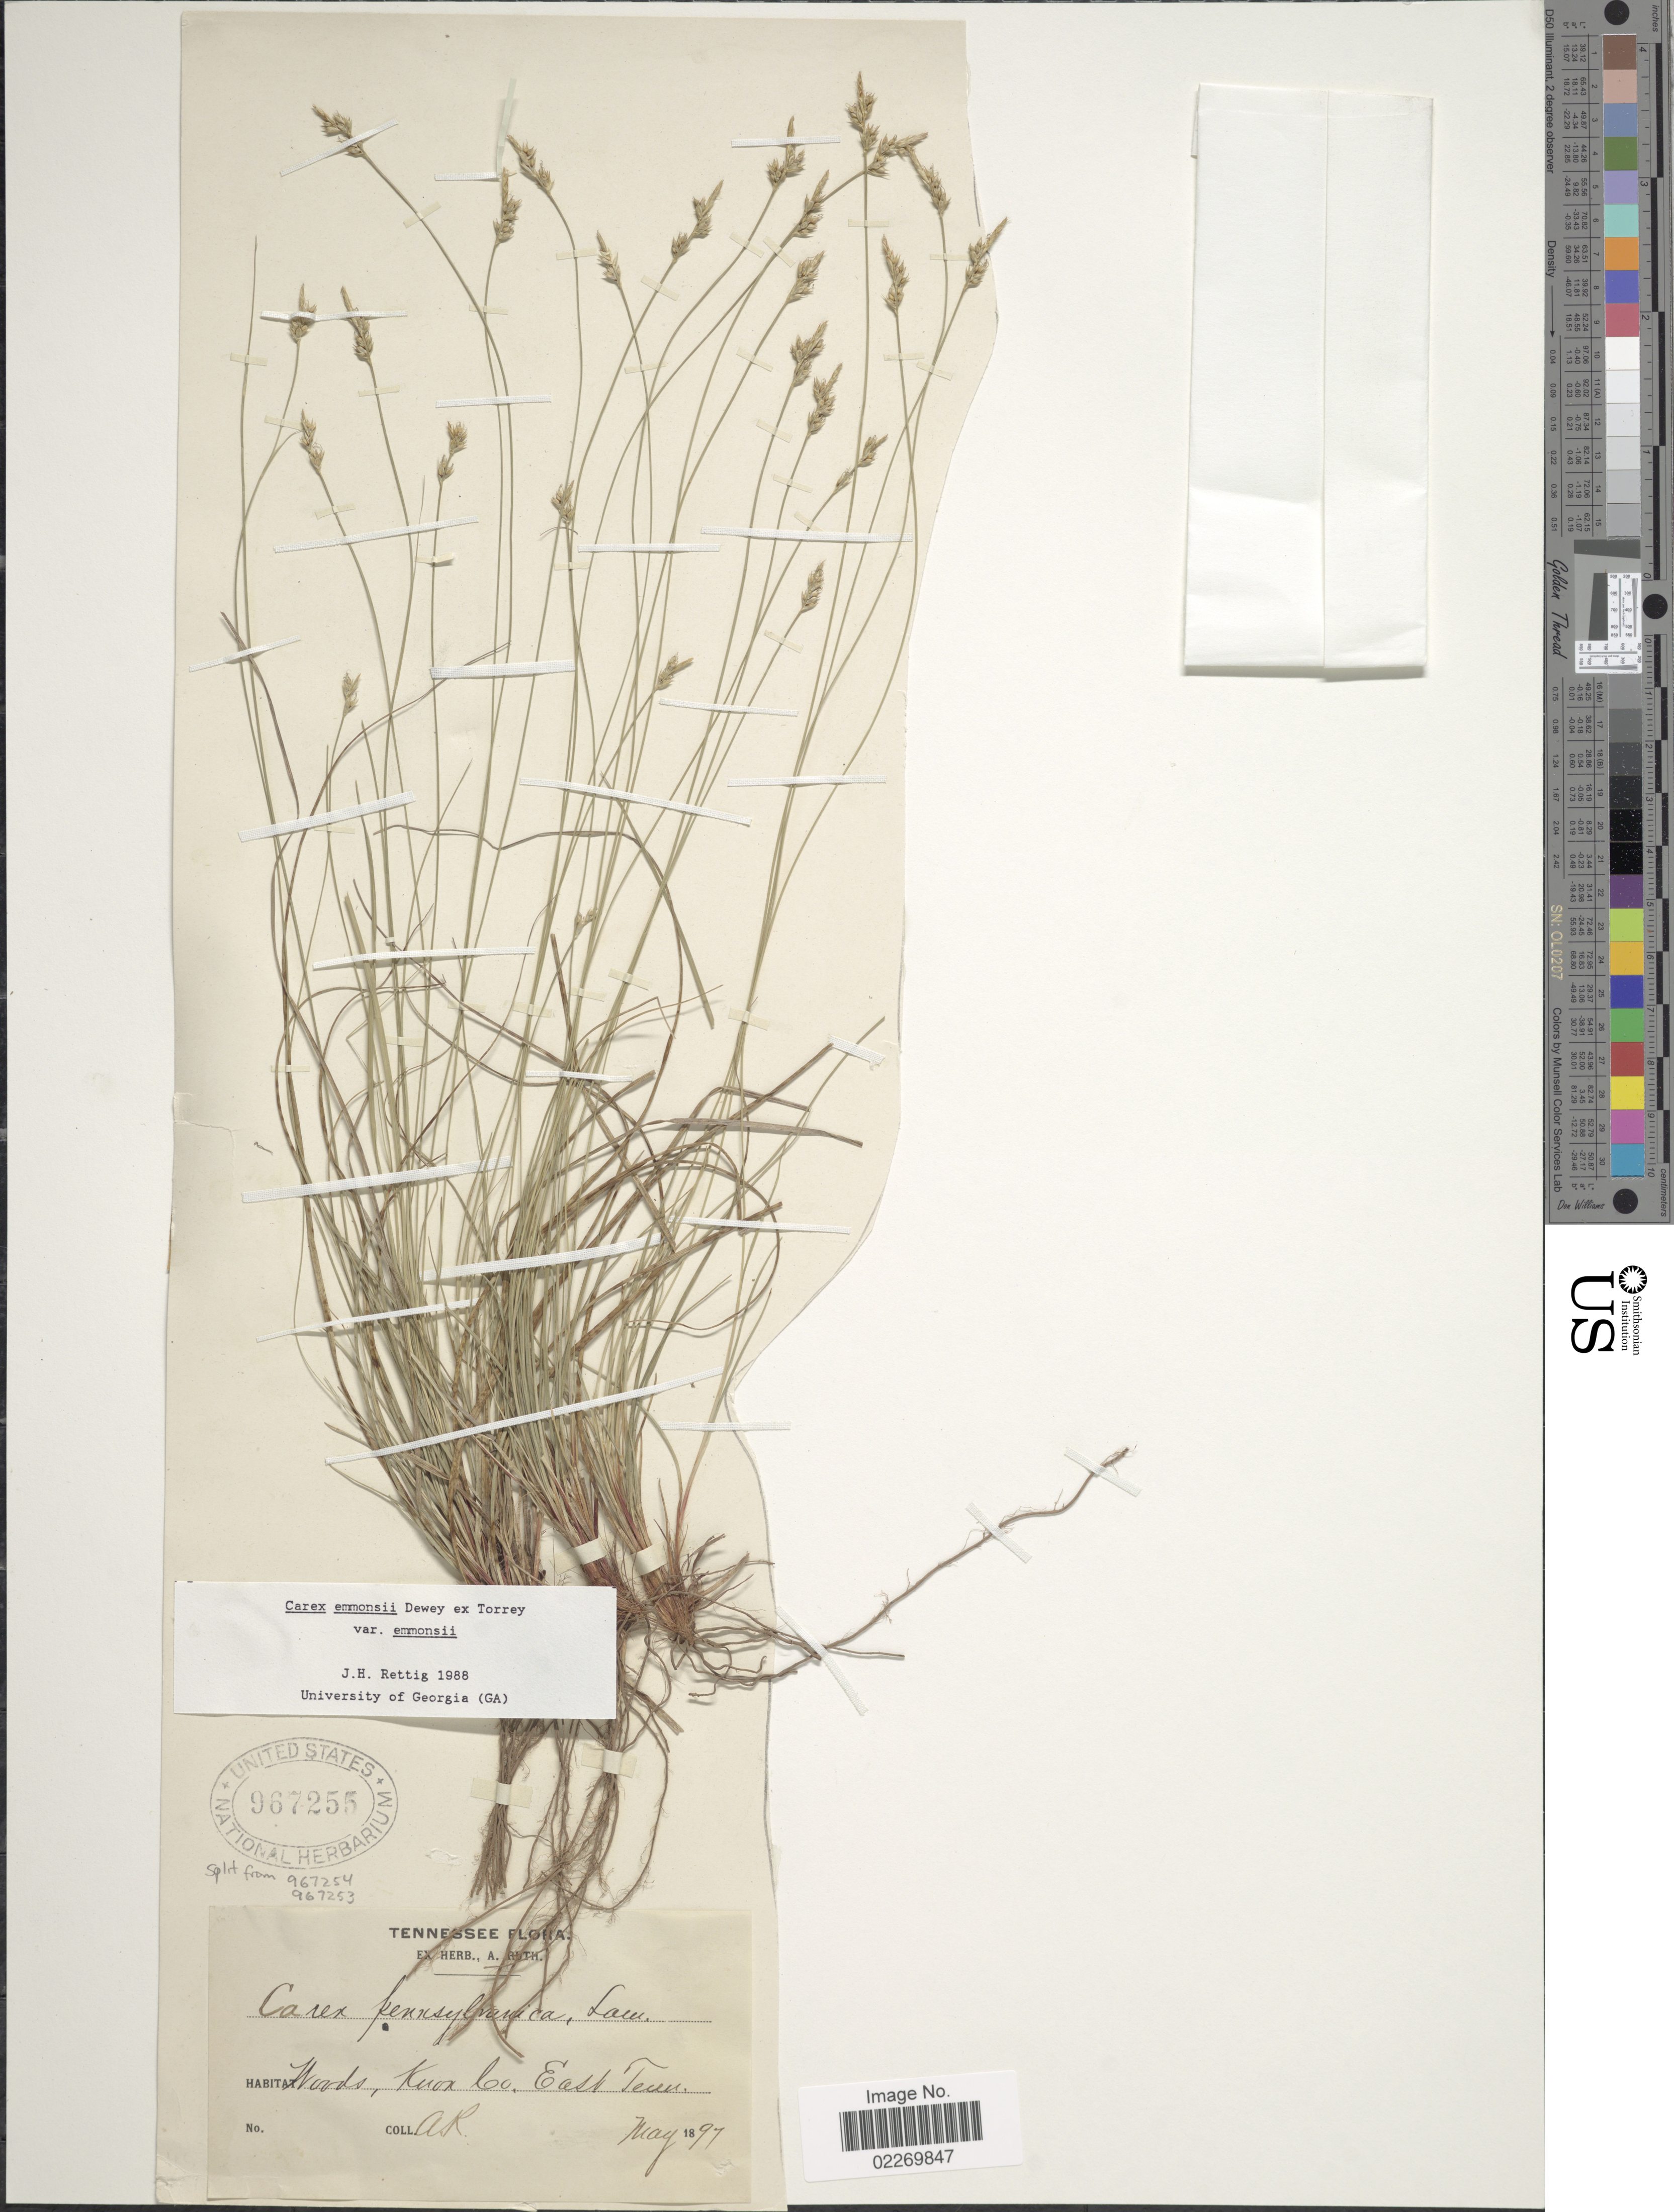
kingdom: Plantae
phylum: Tracheophyta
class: Liliopsida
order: Poales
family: Cyperaceae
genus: Carex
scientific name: Carex emmonsii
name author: Dewey ex Torr.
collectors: A. Ruth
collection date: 1897-05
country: United States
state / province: Tennessee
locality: Woods, Knox Co., East Tenn.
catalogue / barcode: US 967255